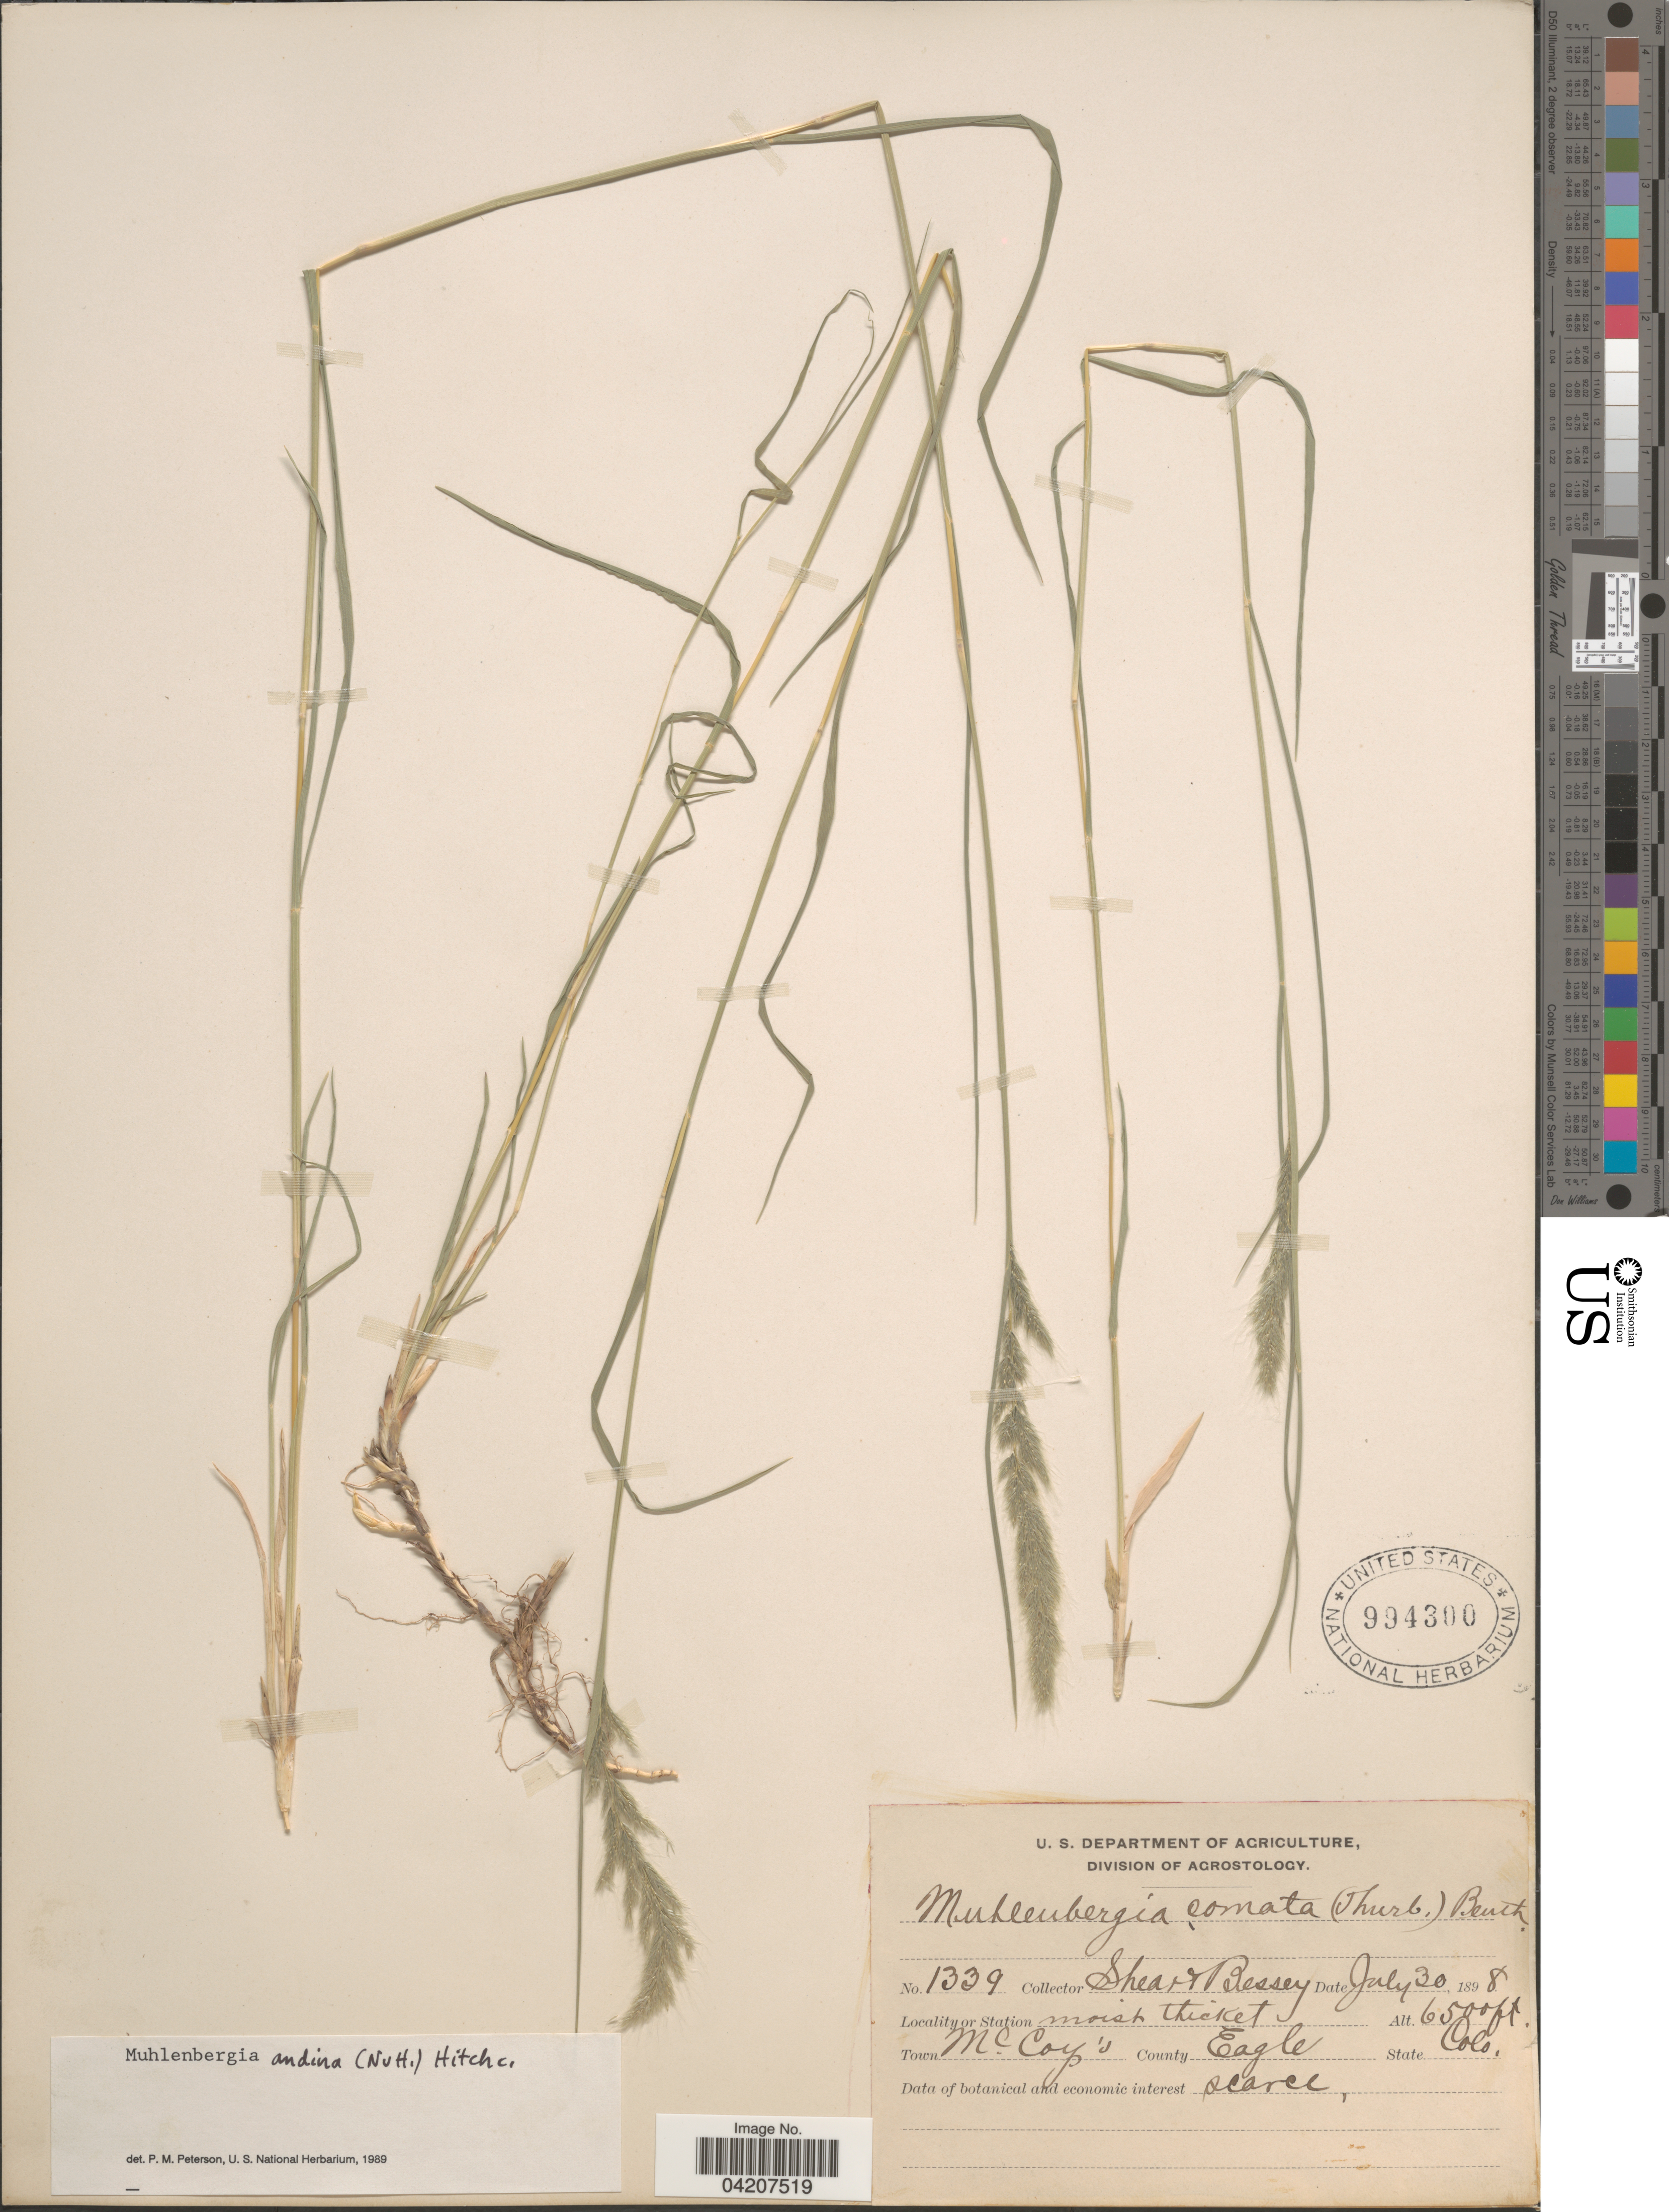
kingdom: Plantae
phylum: Tracheophyta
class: Liliopsida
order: Poales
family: Poaceae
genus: Muhlenbergia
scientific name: Muhlenbergia andina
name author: (Nutt.) Hitchc.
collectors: S. Bessey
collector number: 1339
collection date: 1898-07-30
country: United States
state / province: Colorado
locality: Mc. Coy's County Eagle.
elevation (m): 1981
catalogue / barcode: US 994300